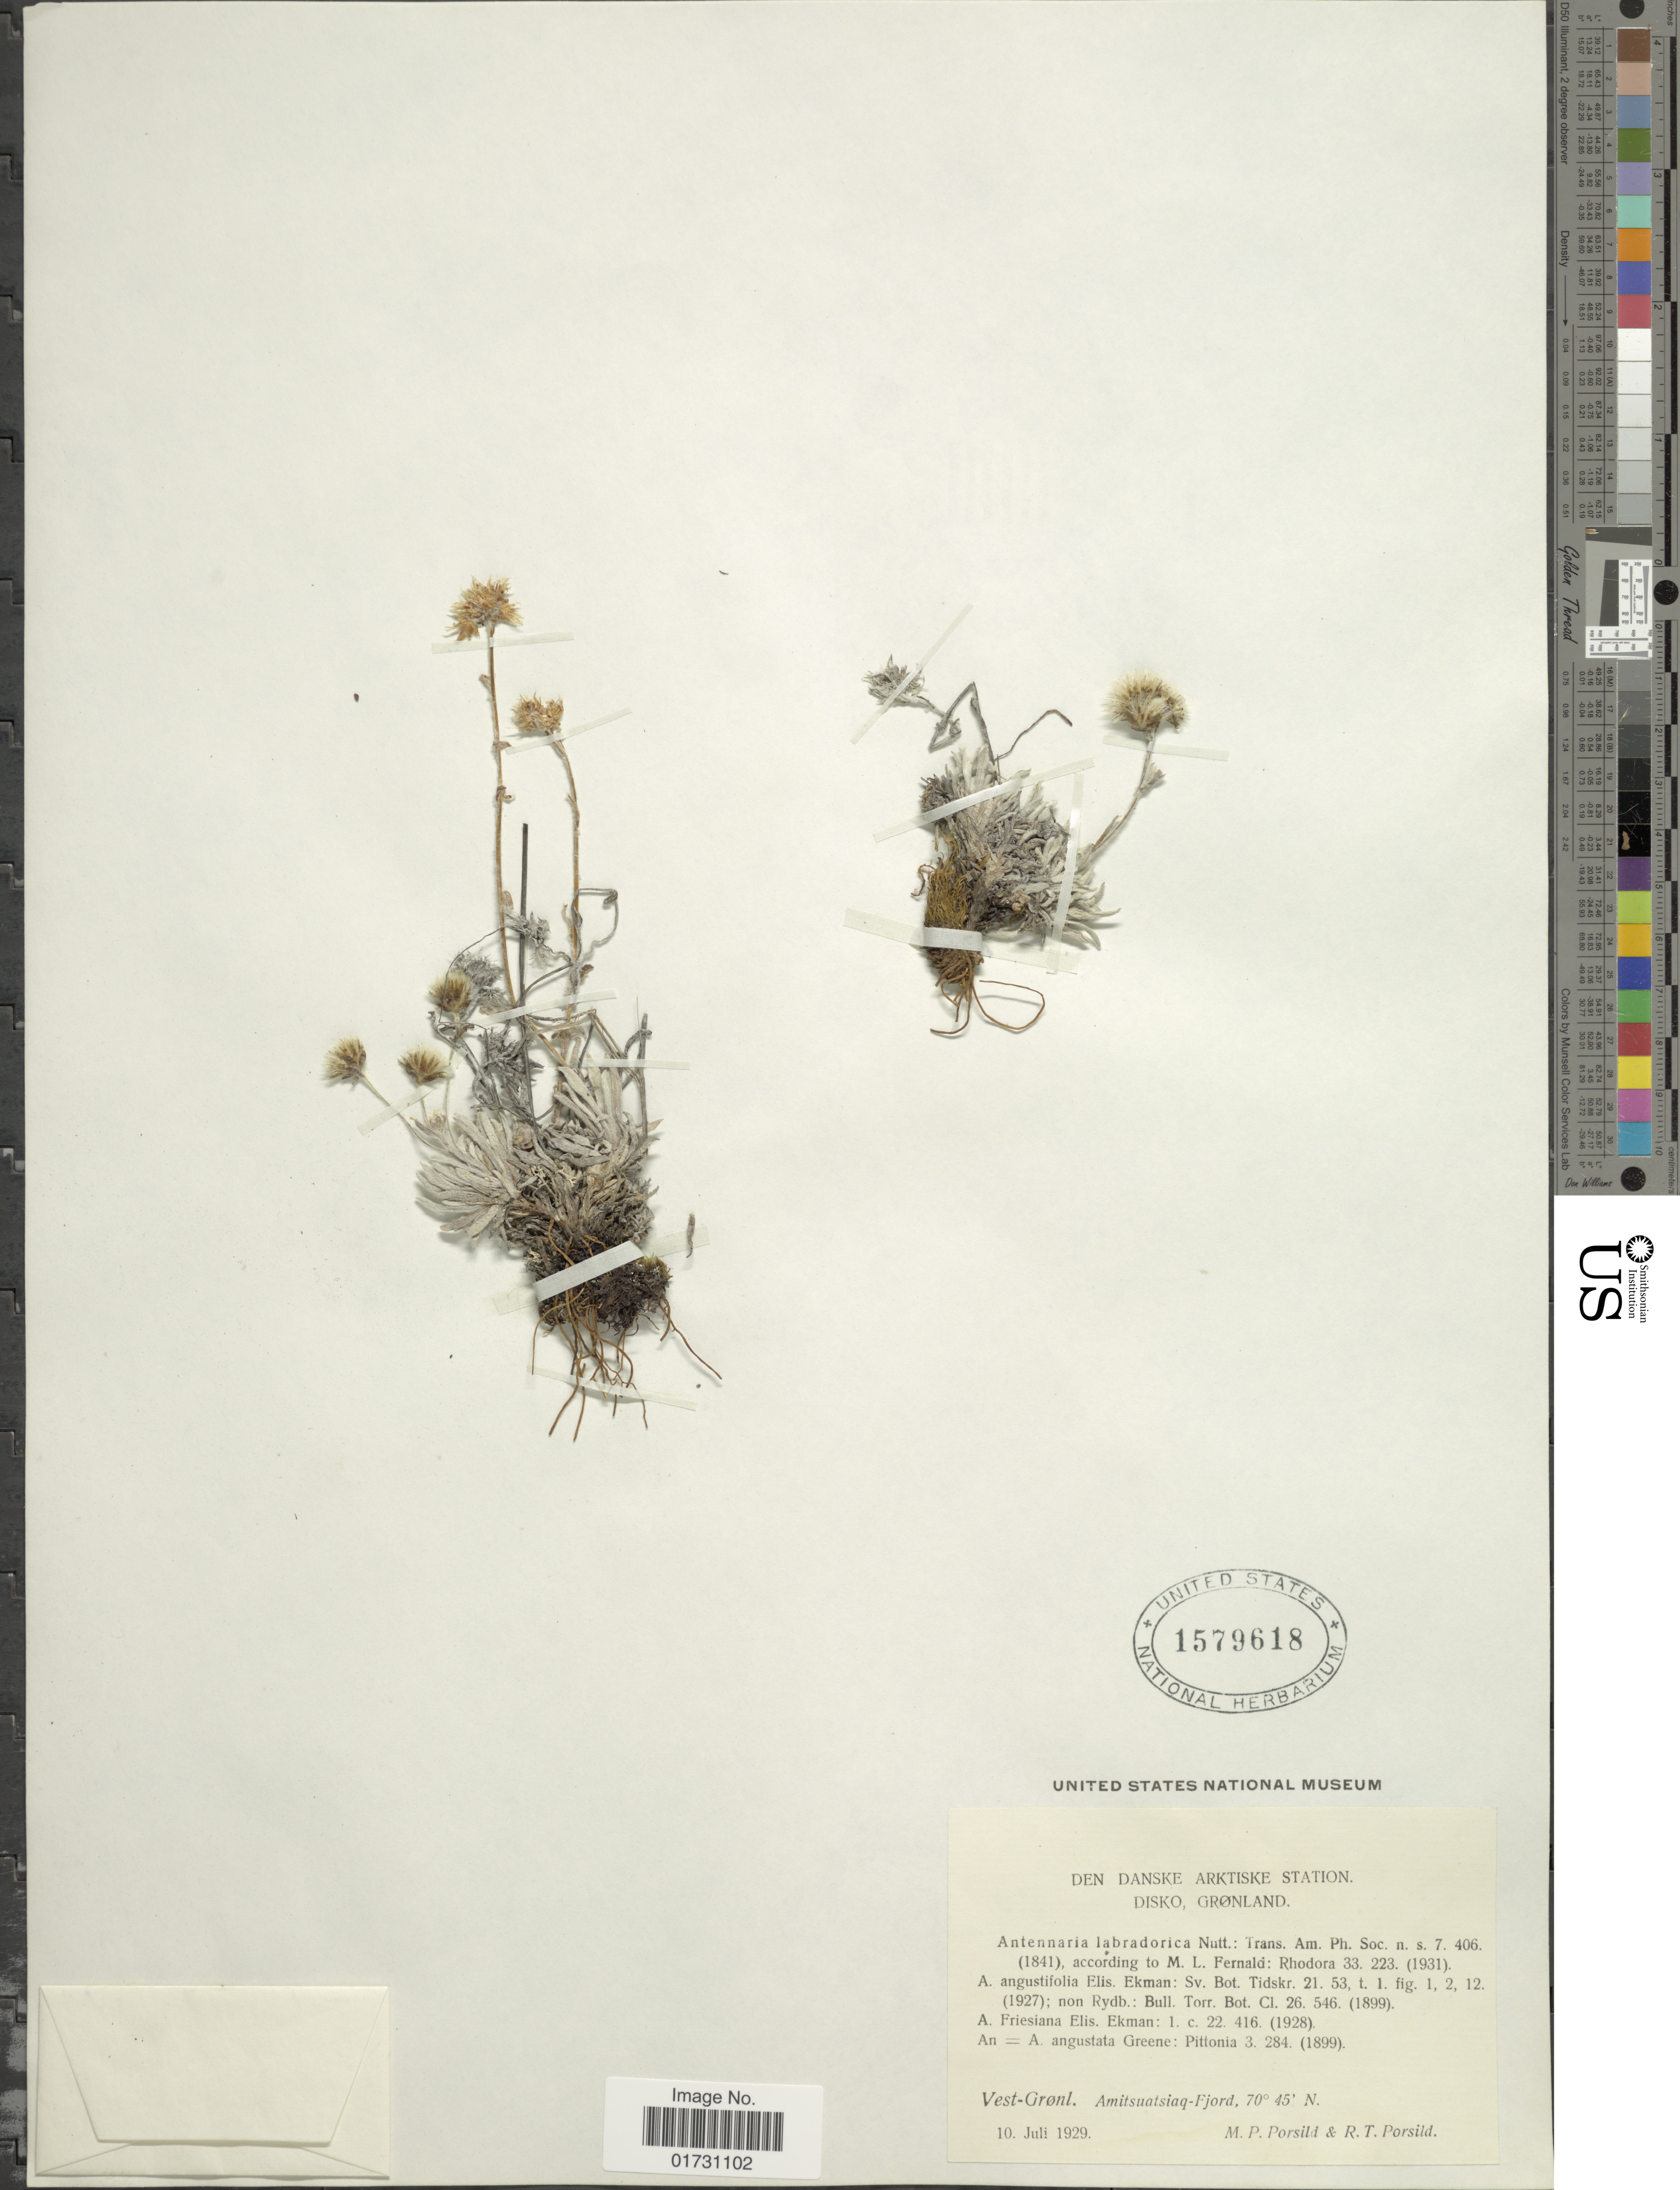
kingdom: Plantae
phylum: Tracheophyta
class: Magnoliopsida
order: Asterales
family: Asteraceae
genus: Antennaria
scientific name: Antennaria labradorica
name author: Nutt.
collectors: M. P. Porsild & R. T. Porsild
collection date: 1929-07-10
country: Greenland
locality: Disko. Vest-Grønl., Amitsuatsiaq-Fjord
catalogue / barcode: US 1579618